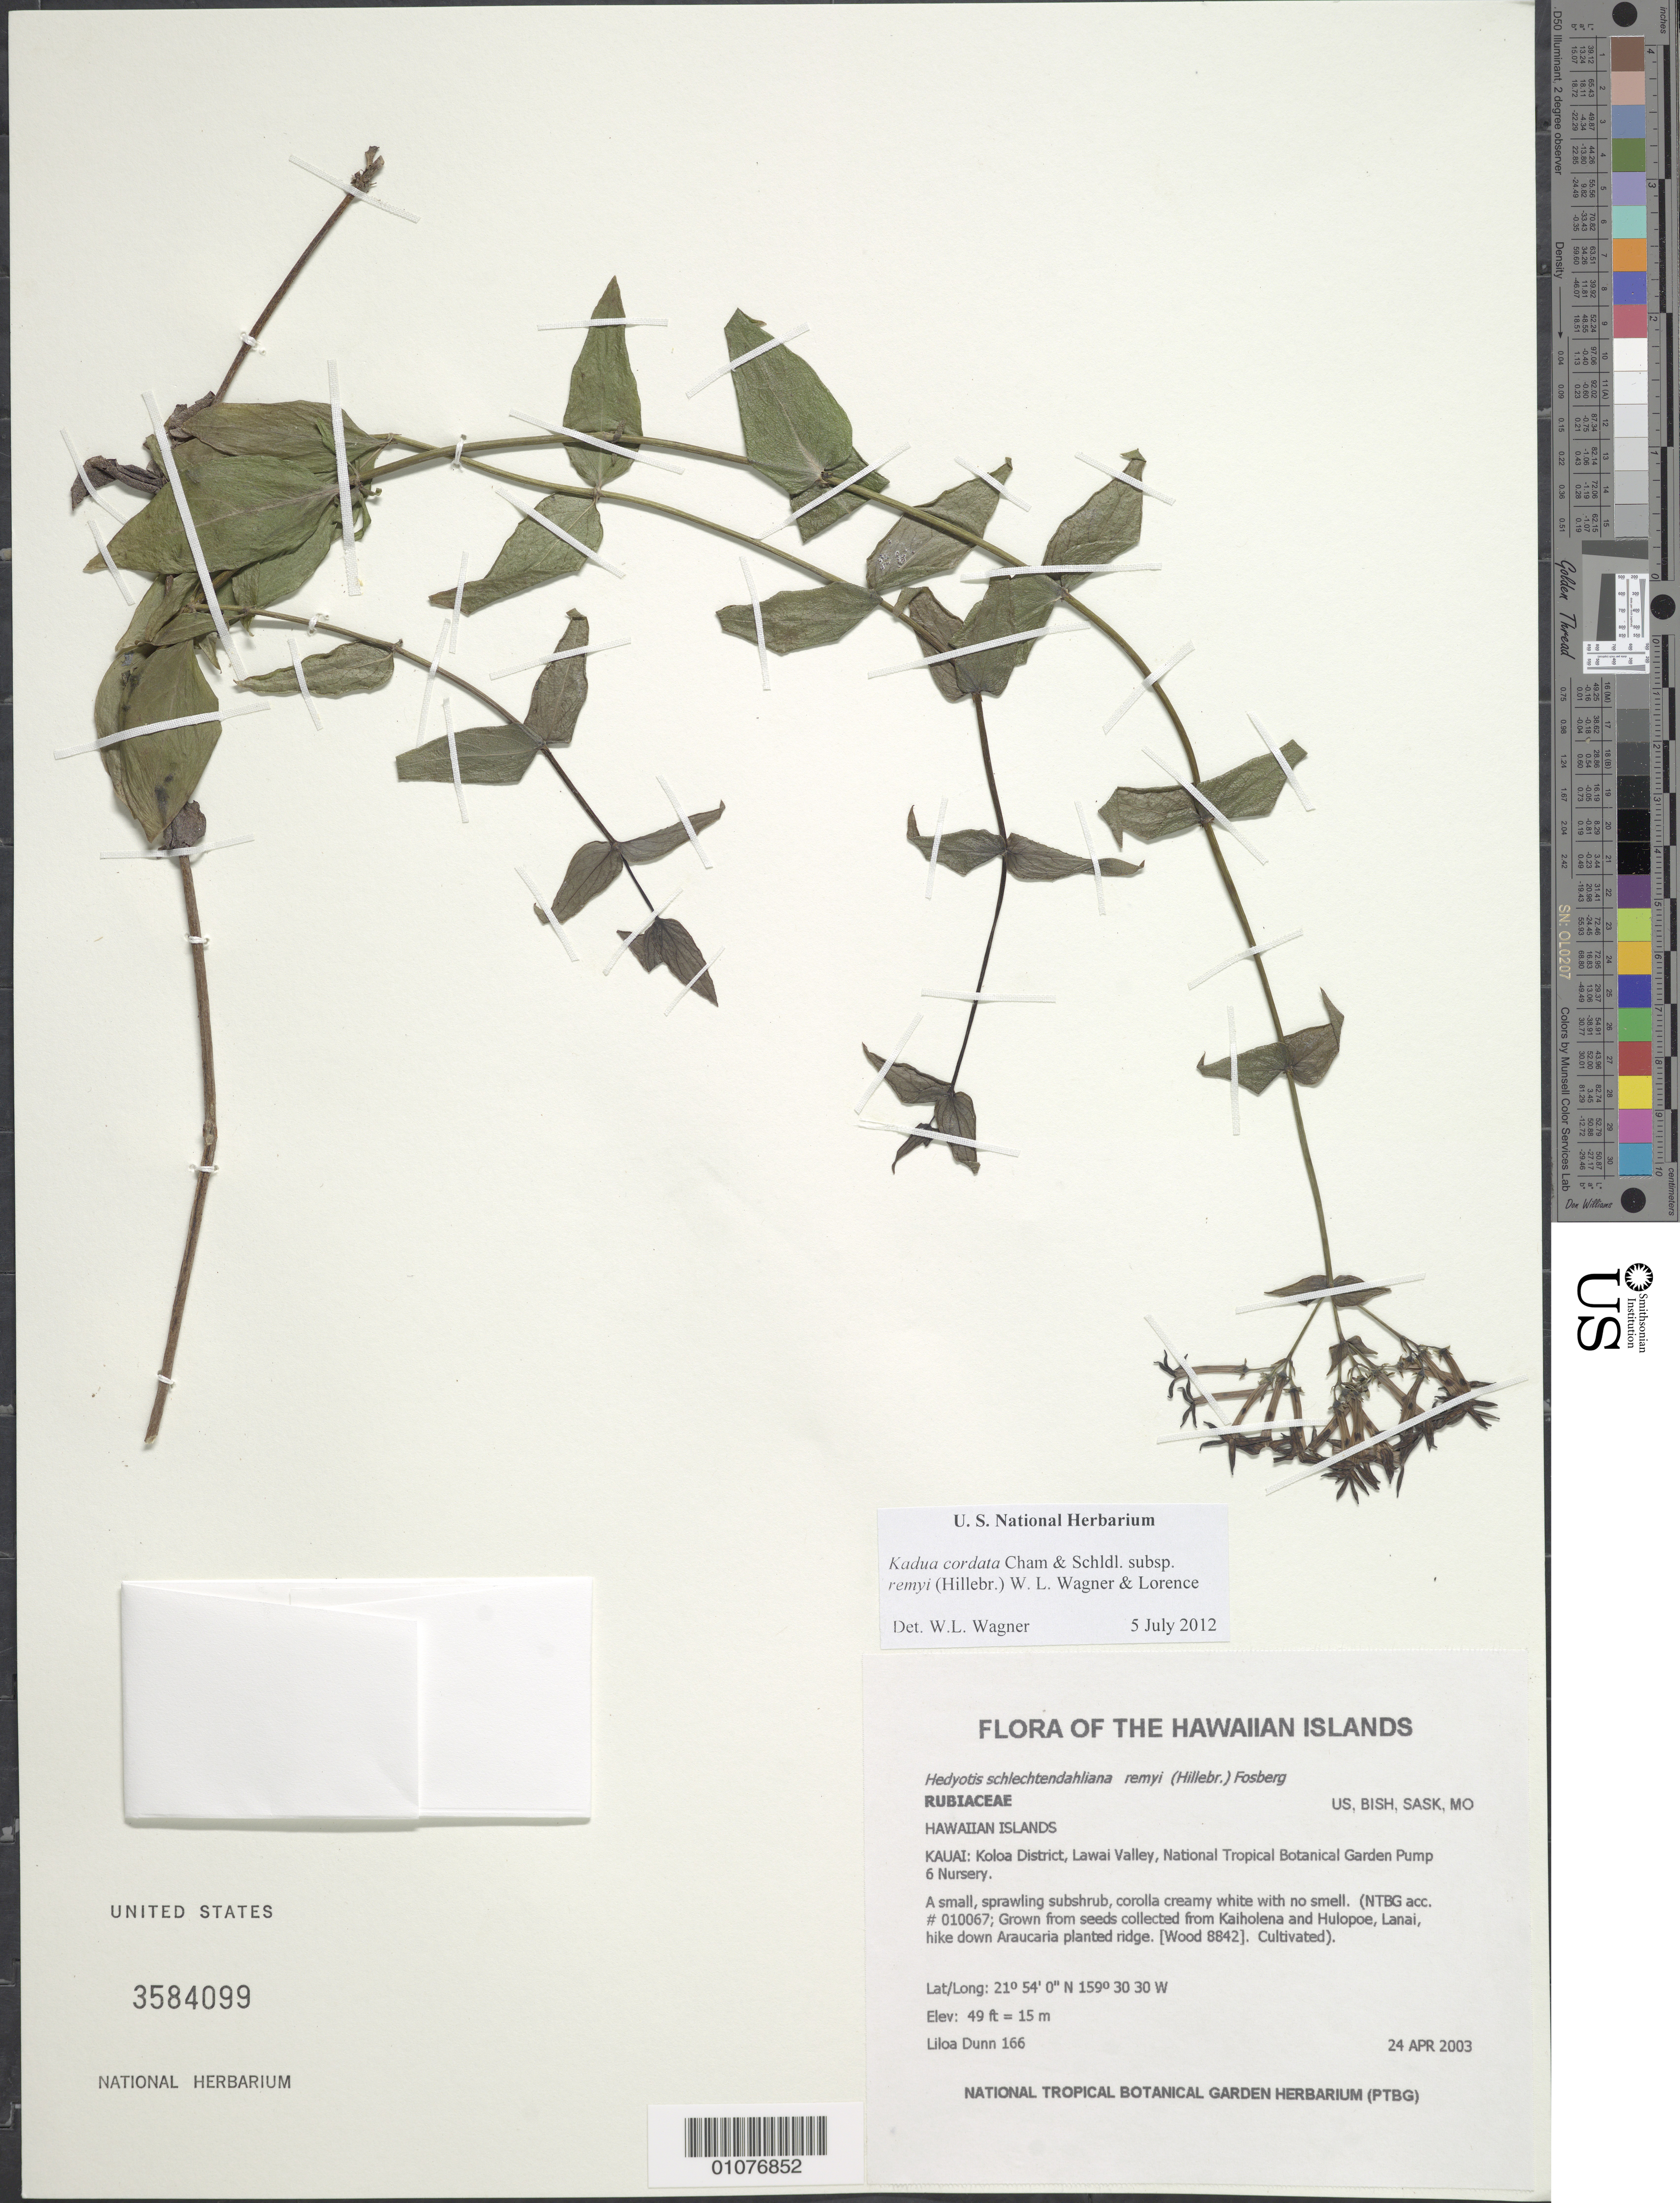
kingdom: Plantae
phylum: Tracheophyta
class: Magnoliopsida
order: Gentianales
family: Rubiaceae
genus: Kadua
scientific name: Kadua cordata subsp. remyi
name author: (Hillebr.) W.L. Wagner & Lorence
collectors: L. Dunn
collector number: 166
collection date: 2003-04-24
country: United States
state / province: Hawaii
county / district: Kauai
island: Kaua'i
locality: Koloa District, Lawai Valley, National Tropical Botanical Garden Pump 6 Nursery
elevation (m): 15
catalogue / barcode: US 3584099